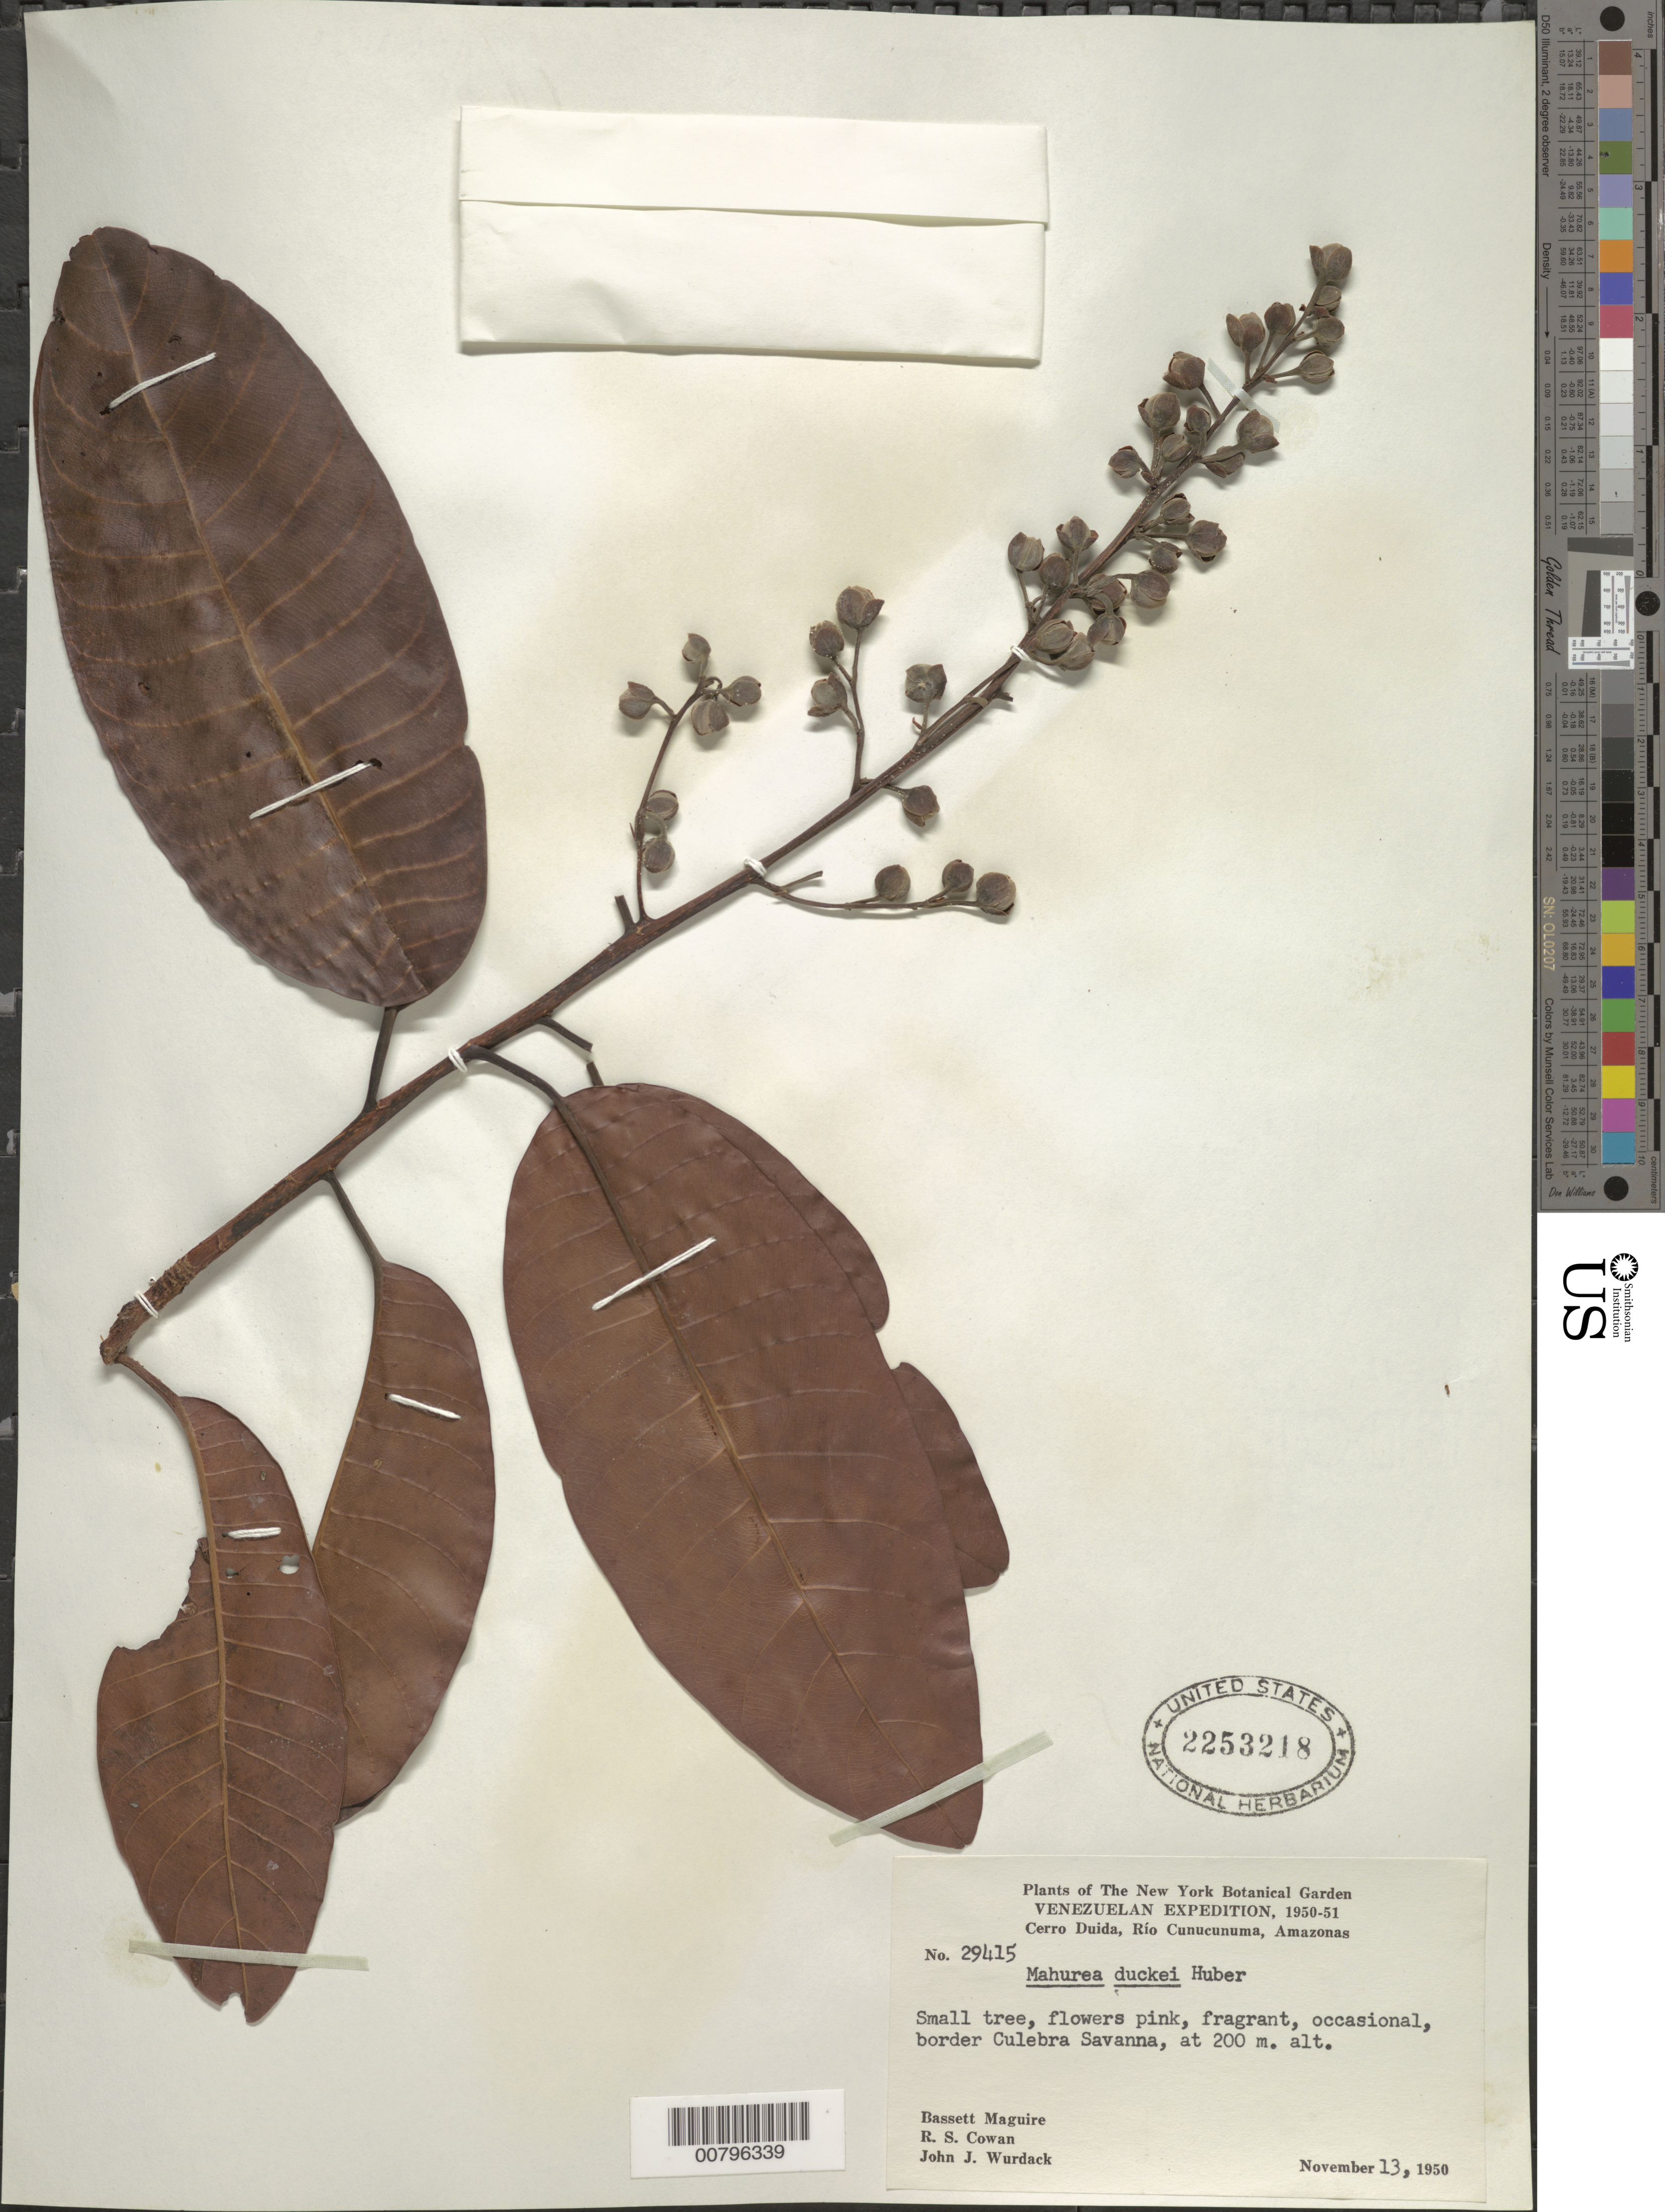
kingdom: Plantae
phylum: Tracheophyta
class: Magnoliopsida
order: Malpighiales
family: Calophyllaceae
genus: Mahurea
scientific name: Mahurea duckei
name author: Huber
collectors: B. Maguire, R. S. Cowan & J. J. Wurdack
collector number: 29415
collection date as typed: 13-Nov-50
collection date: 1950-11-13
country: Venezuela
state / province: Amazonas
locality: Río Cunucunuma, Río Orinoco, Cerro Duida, Culebra Savanna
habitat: Edge of savanna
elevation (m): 200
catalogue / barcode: US 2253218